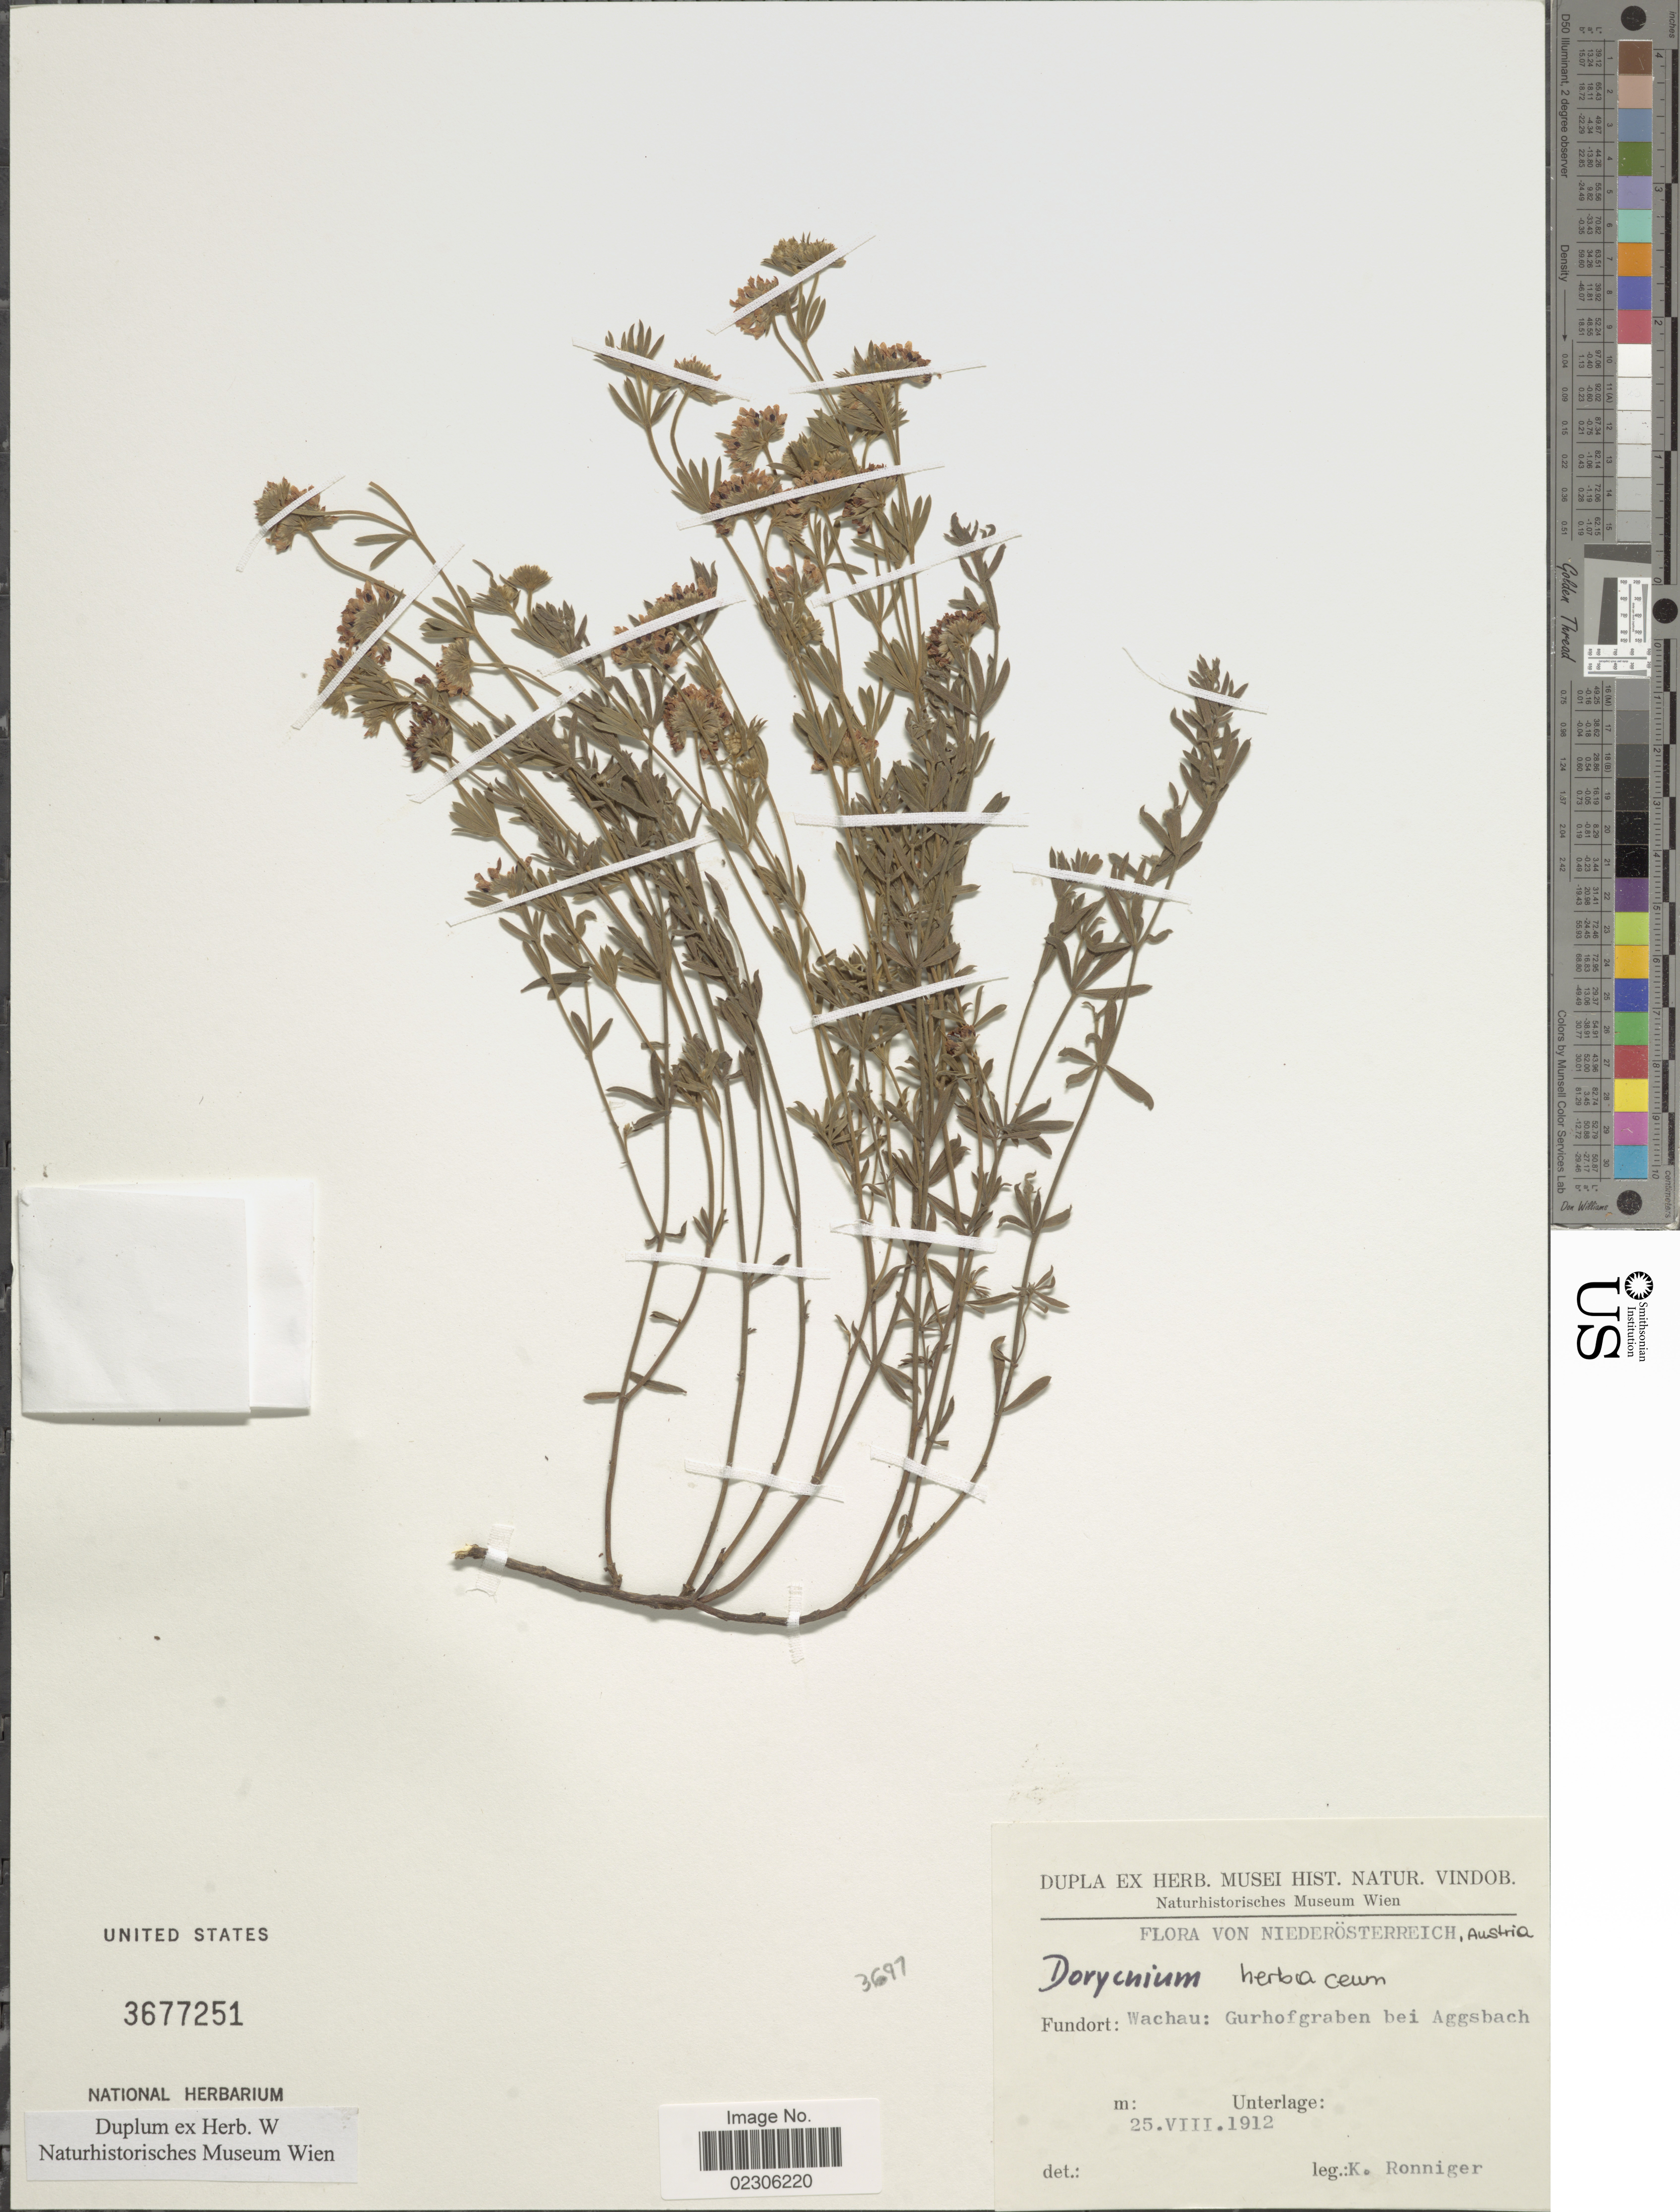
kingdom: Plantae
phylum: Tracheophyta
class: Magnoliopsida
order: Fabales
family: Fabaceae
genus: Dorycnium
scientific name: Dorycnium herbaceum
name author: Vill.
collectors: K. Ronniger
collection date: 1912-08-25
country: Austria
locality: Von Niederosterreich, Austria, Wachau: Gurhofgraben bei Aggsbach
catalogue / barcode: US 3677251